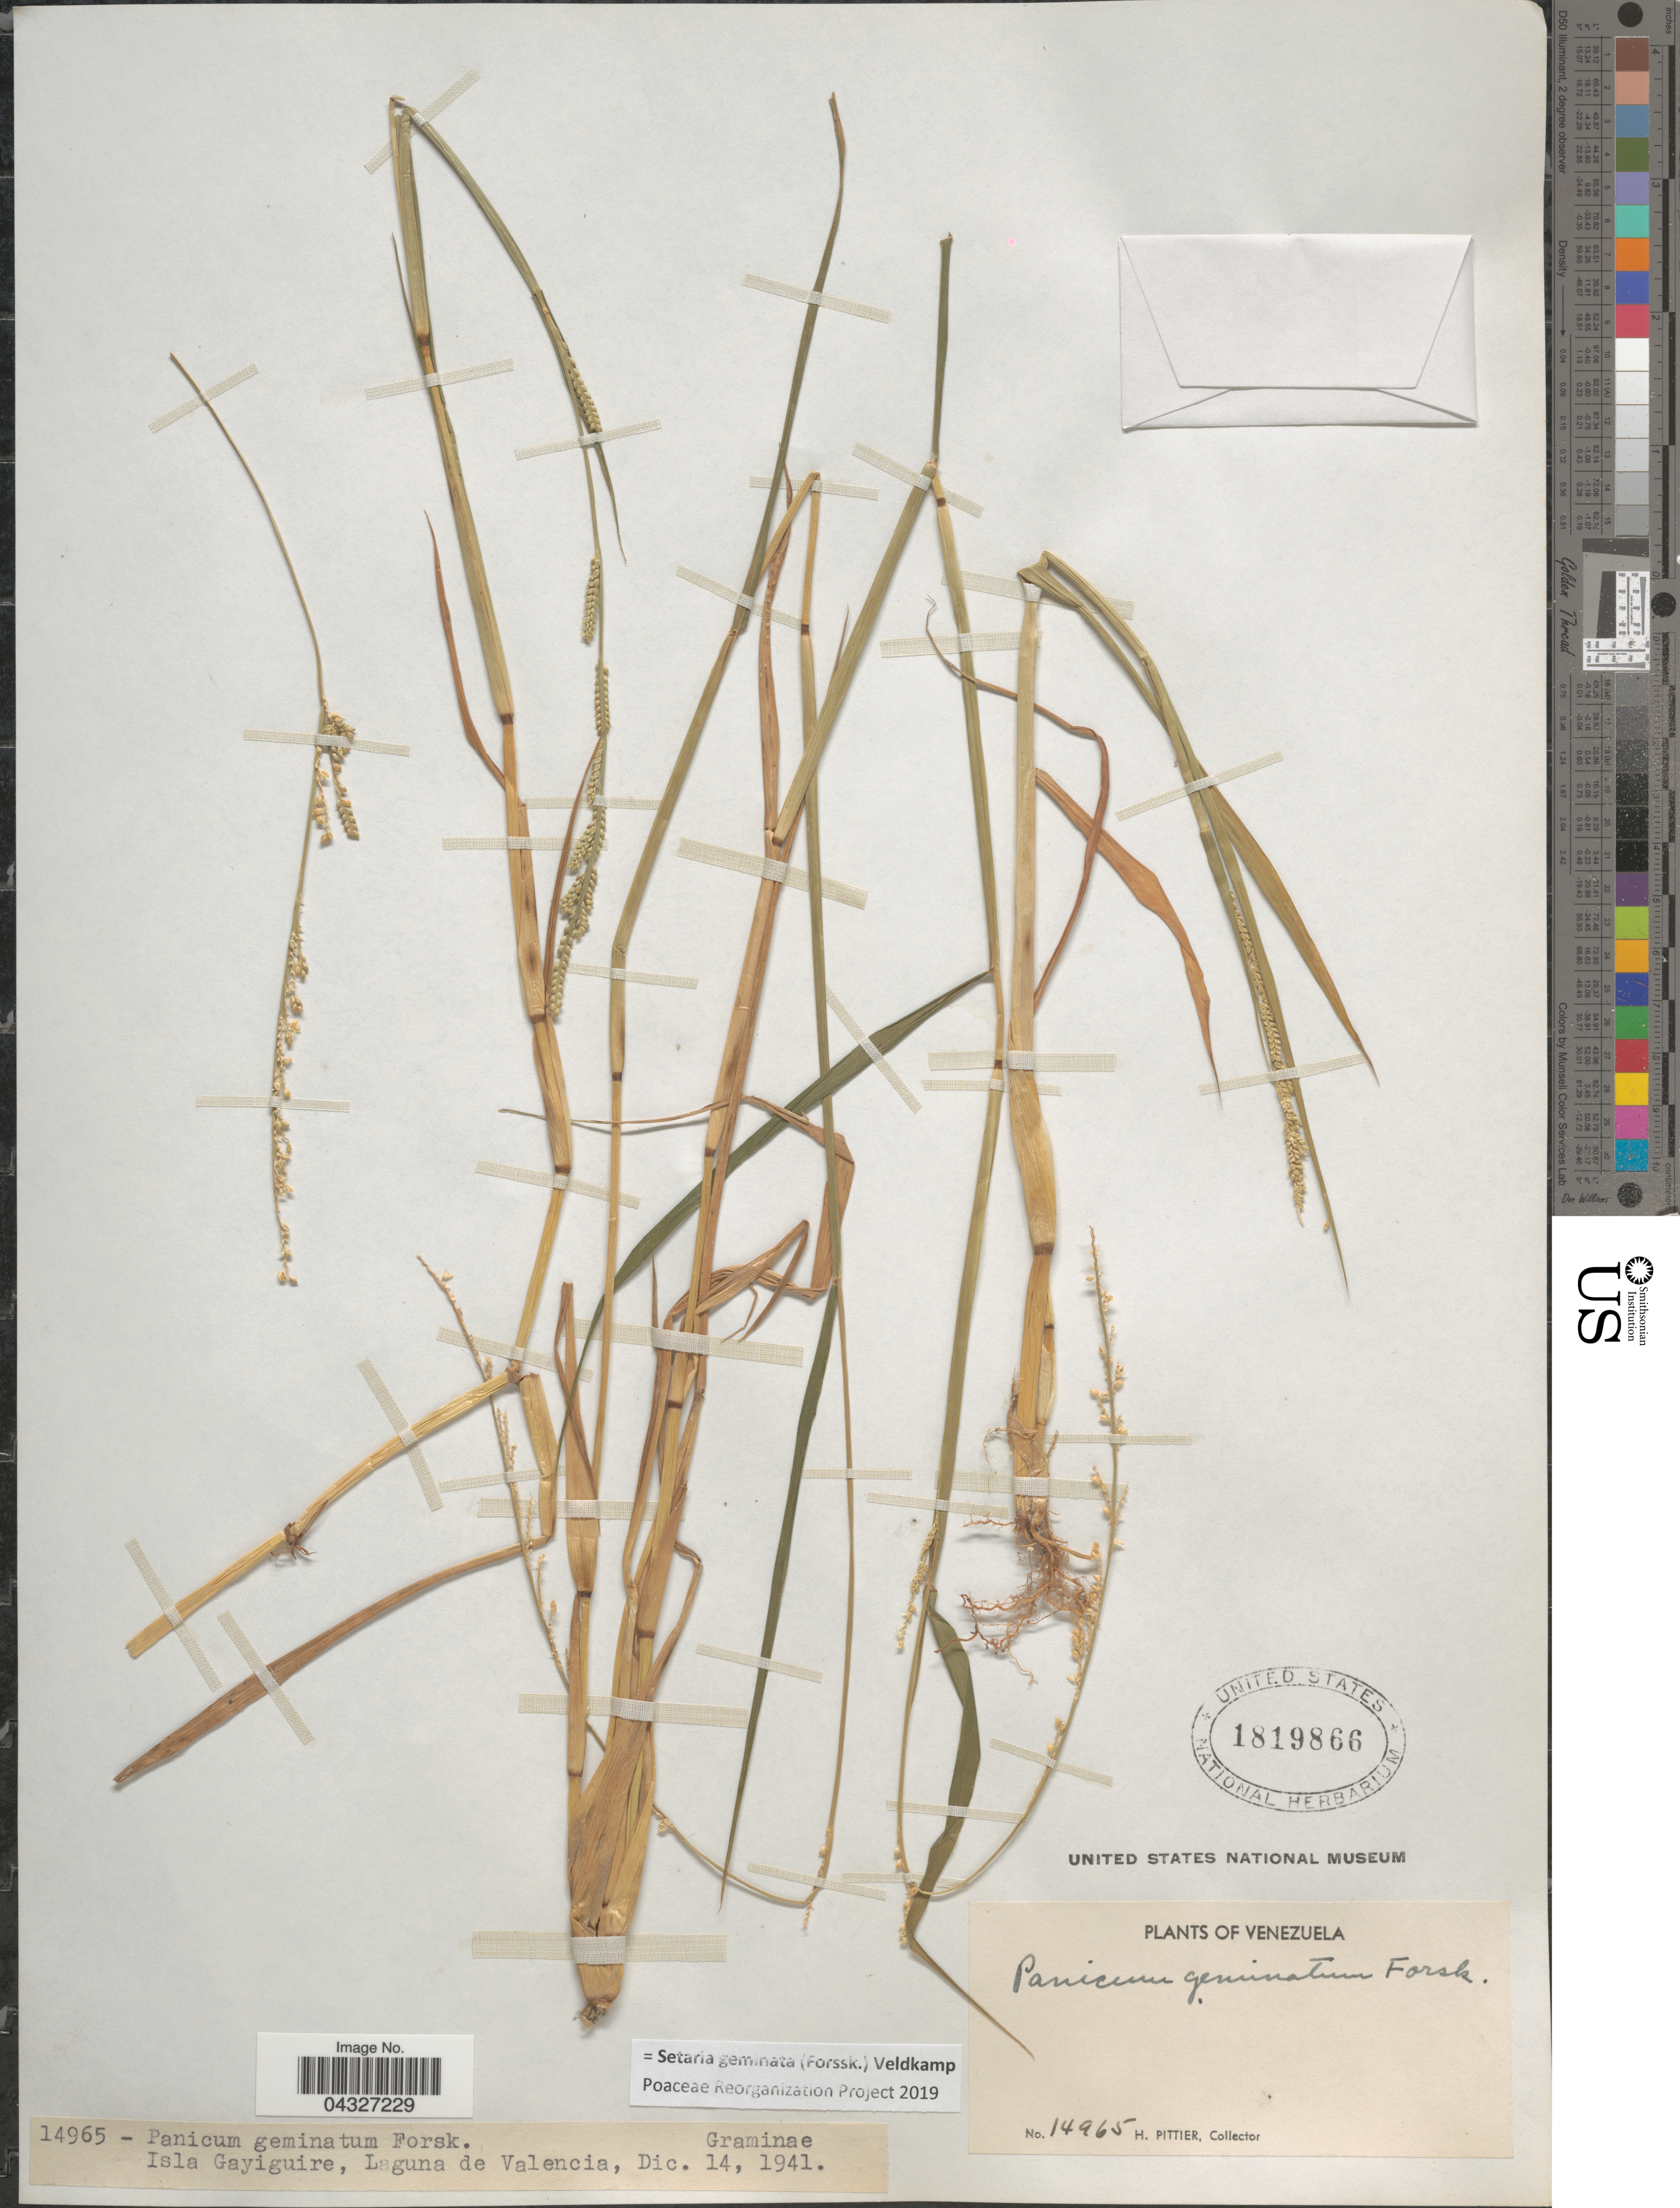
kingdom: Plantae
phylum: Tracheophyta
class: Liliopsida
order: Poales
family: Poaceae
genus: Setaria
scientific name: Setaria geminata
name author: (Forssk.) Veldkamp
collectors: H. F. Pittier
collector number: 14965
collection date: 1941-12-14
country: Venezuela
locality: Isla Gayiguire, Laguna de Valencia.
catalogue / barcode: US 1819866